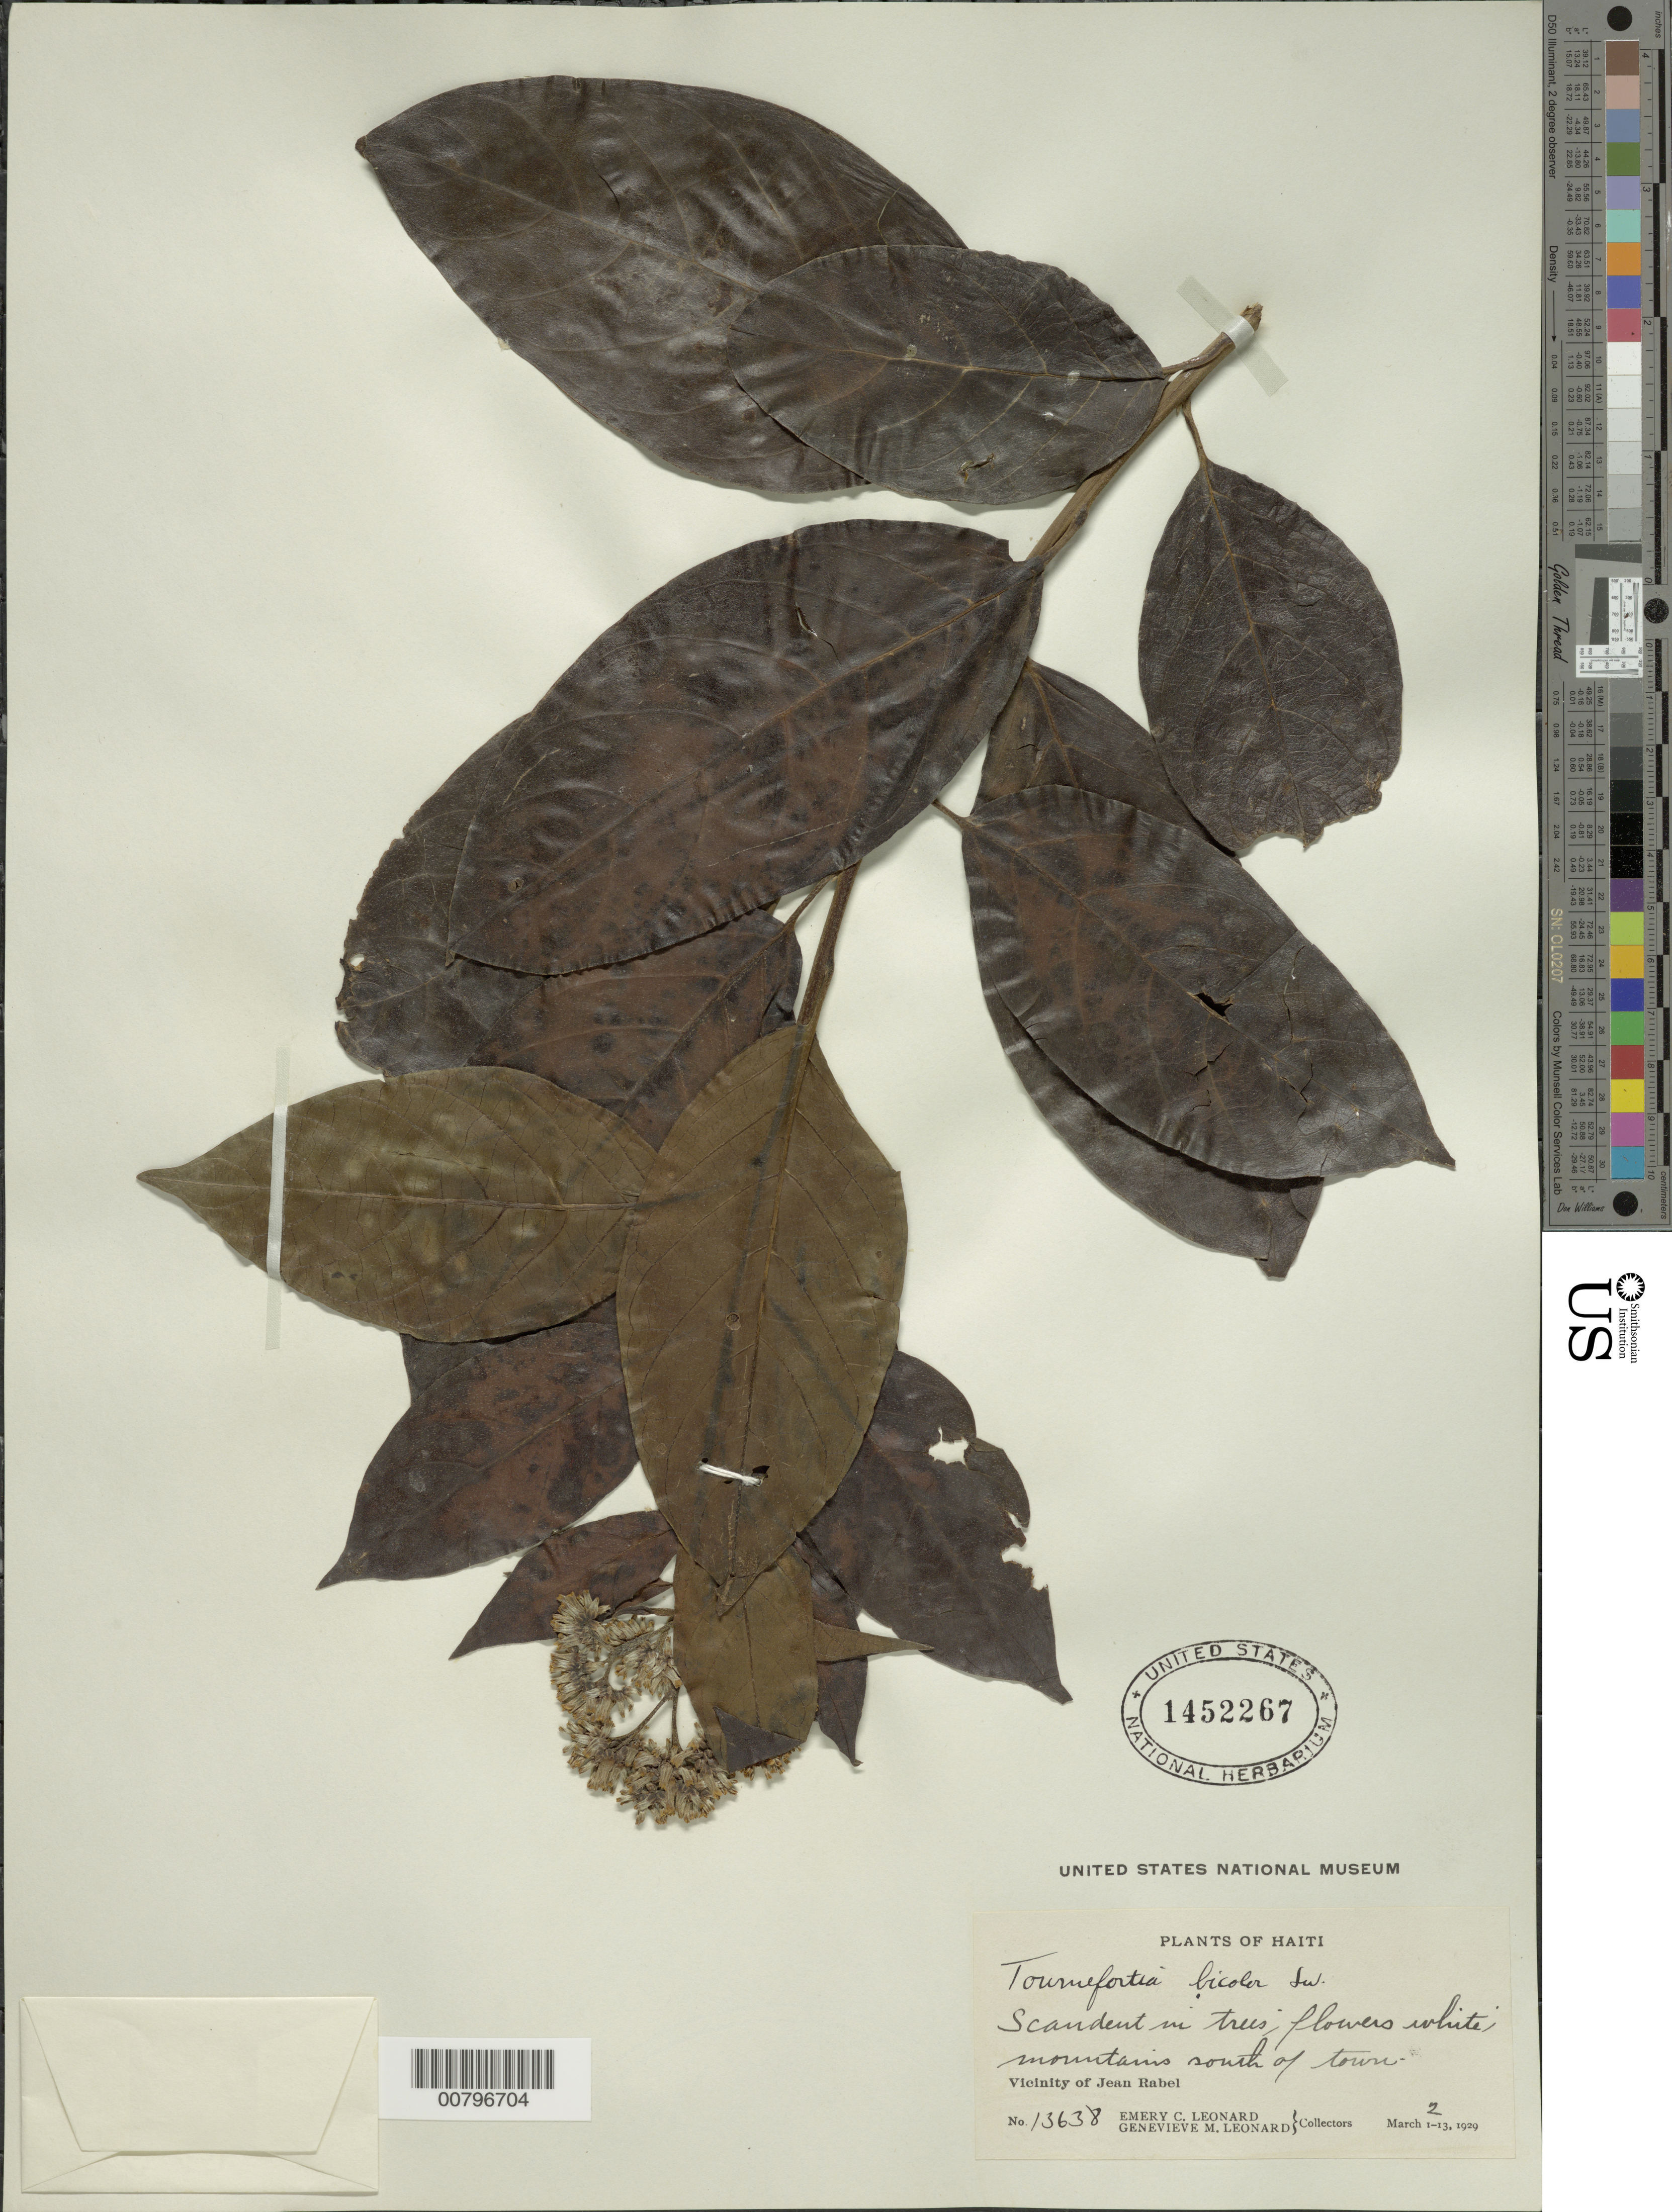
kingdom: Plantae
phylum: Tracheophyta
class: Magnoliopsida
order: Boraginales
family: Heliotropiaceae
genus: Tournefortia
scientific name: Tournefortia bycolor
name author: Sw.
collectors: E. C. Leonard & G. M. Leonard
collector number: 13638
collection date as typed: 02 Mar 1929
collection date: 1929-03-02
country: Haiti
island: Hispaniola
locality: Vicinity of Jean Rabel, mountains south of town.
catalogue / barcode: US 1452267